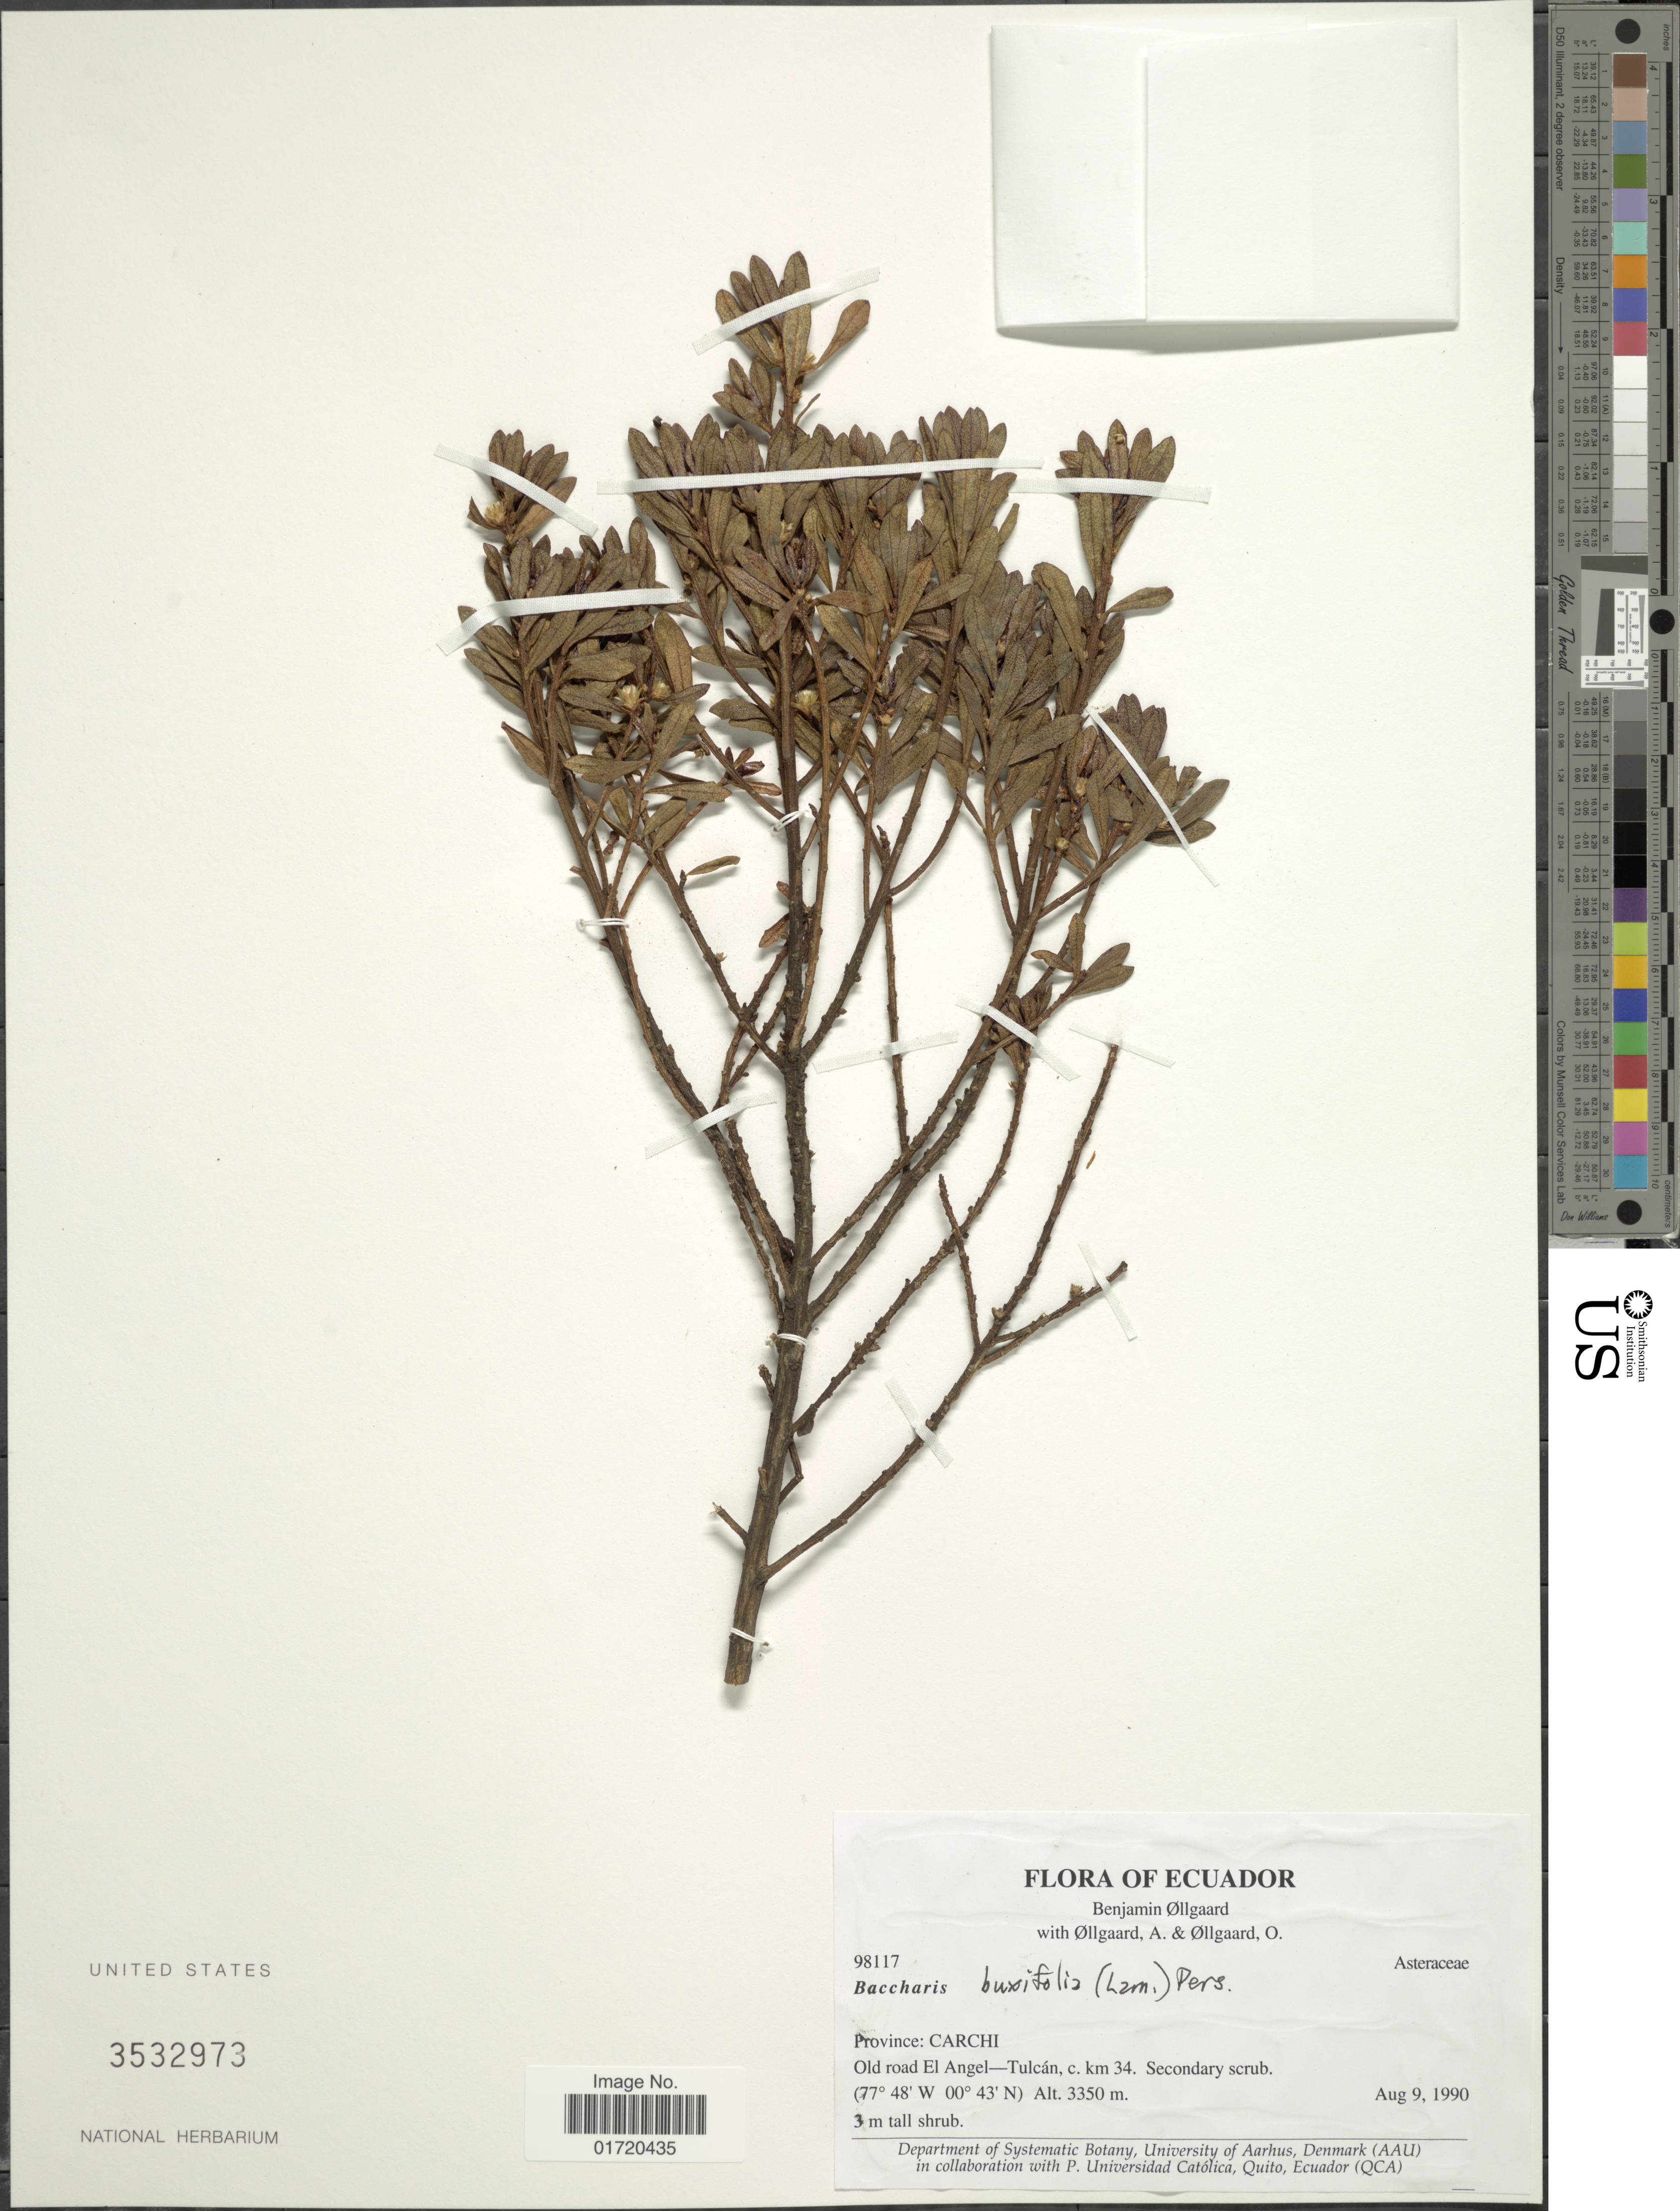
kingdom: Plantae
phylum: Tracheophyta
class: Magnoliopsida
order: Asterales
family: Asteraceae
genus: Baccharis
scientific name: Baccharis buxifolia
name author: (Lam.) Pers.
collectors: B. Øllgaard, A. Øllgaard & O. Øllgaard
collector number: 98117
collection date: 1990-08-09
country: Ecuador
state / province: Carchi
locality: Old road El Angel - Tulcan, c. km 34.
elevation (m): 3350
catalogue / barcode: US 3532973